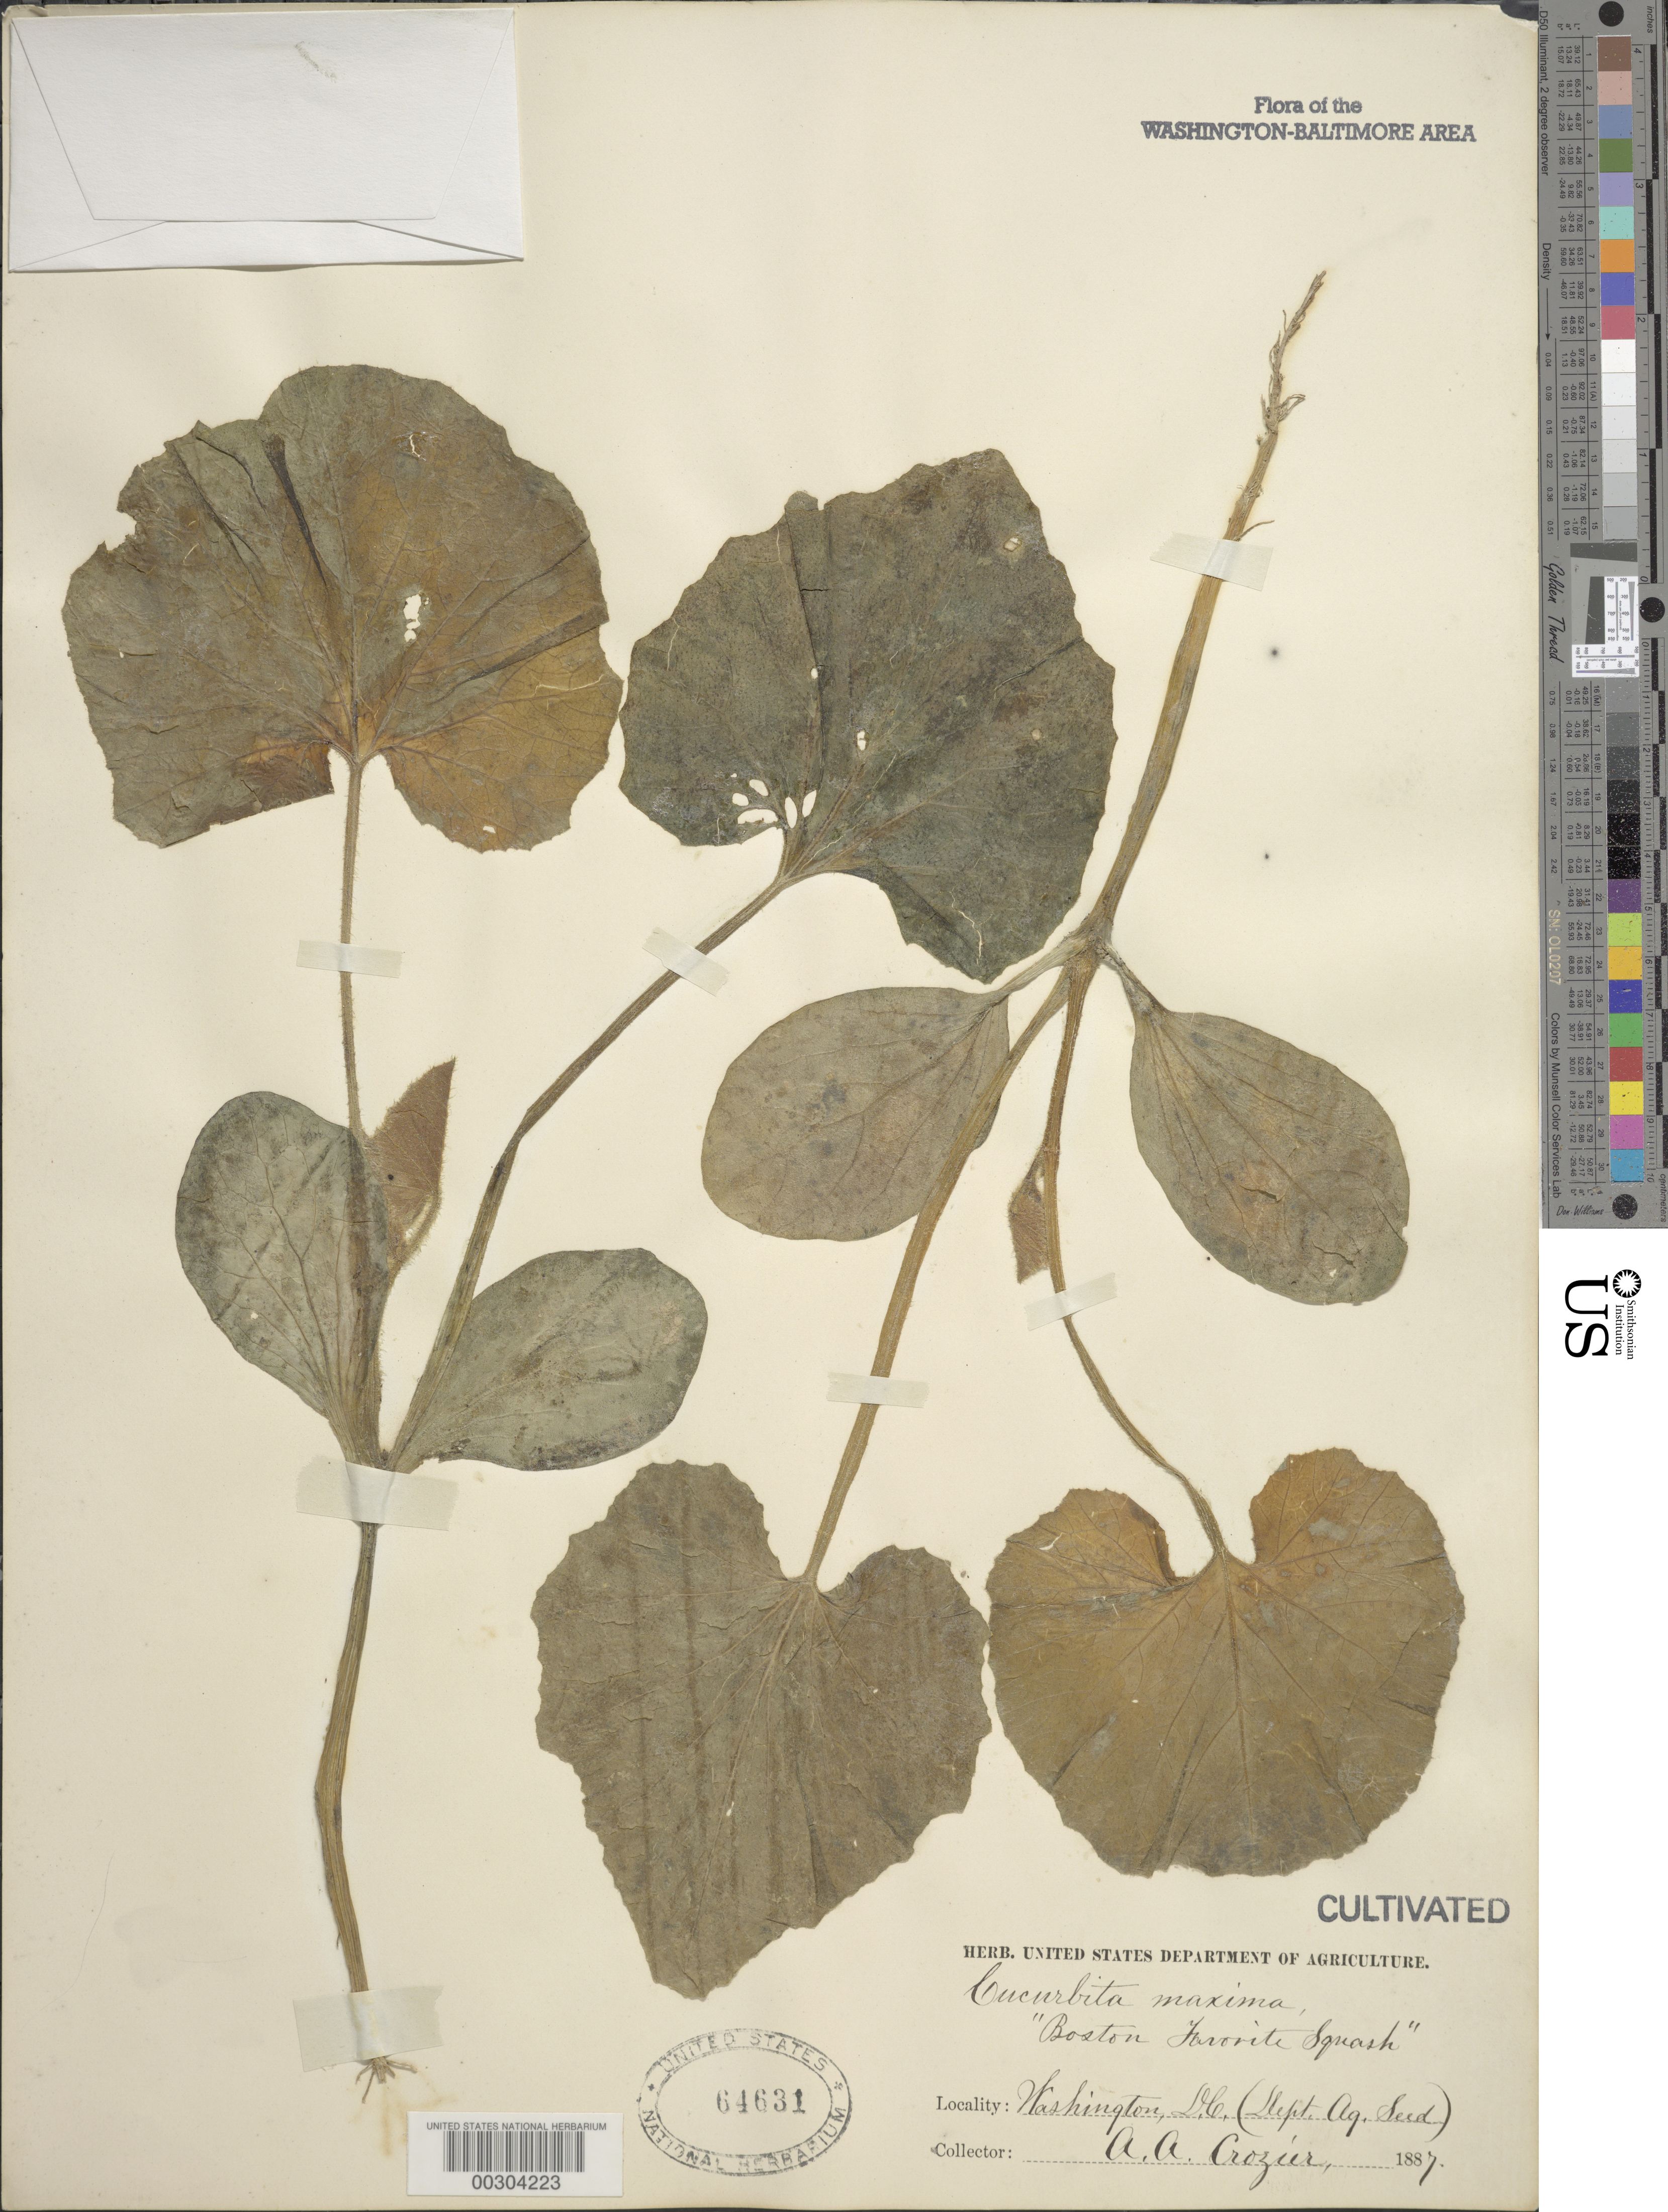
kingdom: Plantae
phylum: Tracheophyta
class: Magnoliopsida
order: Cucurbitales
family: Cucurbitaceae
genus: Cucurbita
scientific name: Cucurbita maxima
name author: Duchesne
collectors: A. Crozier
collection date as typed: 1887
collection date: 1887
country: United States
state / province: District of Columbia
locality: Washington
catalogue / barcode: US 64631